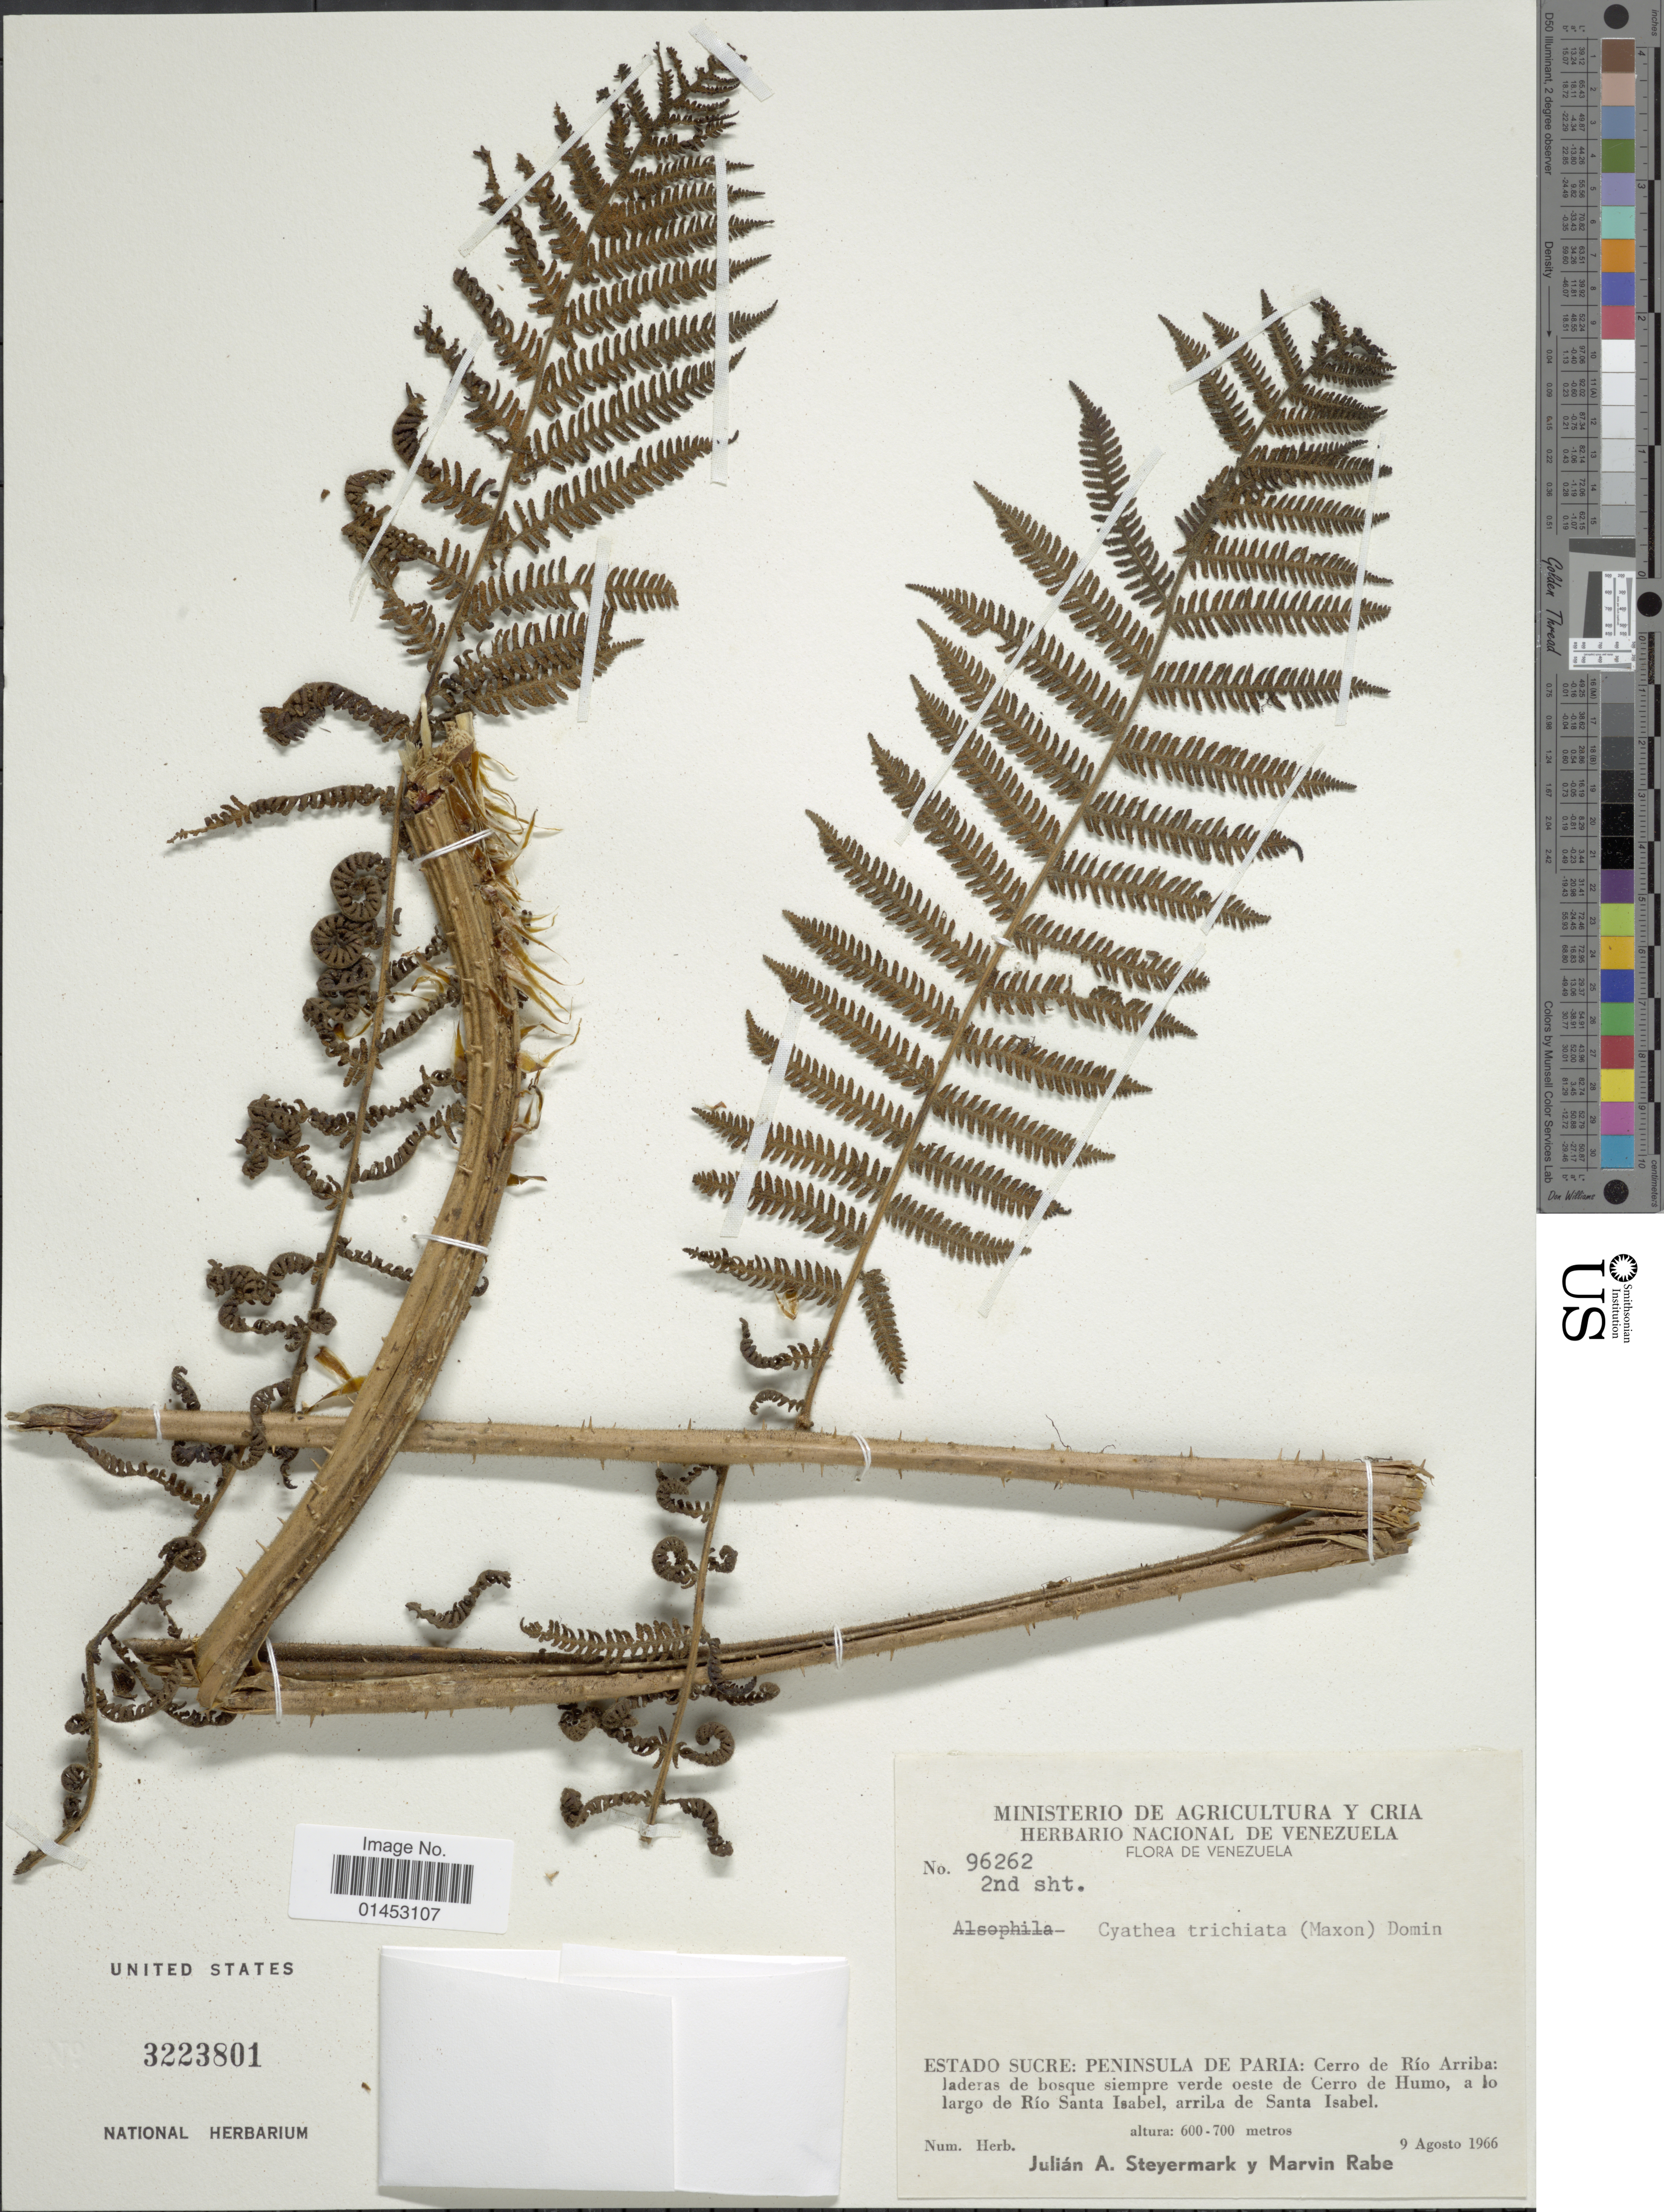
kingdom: Plantae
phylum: Tracheophyta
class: Polypodiopsida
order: Cyatheales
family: Cyatheaceae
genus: Cyathea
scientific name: Cyathea trichiata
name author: (Maxon) Domin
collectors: J. Steyermark & M. Rabe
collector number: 96262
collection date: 1966-08-09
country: Venezuela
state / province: Sucre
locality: Estado Sucre: Peninsula de Paria: Cerro de RIo Arriba: laderas de bosque siempre verde oeste de Cerro de Humo, a lo largo de Rio Santa Isabel, arriba de Santa Isabel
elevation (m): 600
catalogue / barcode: US 3223801